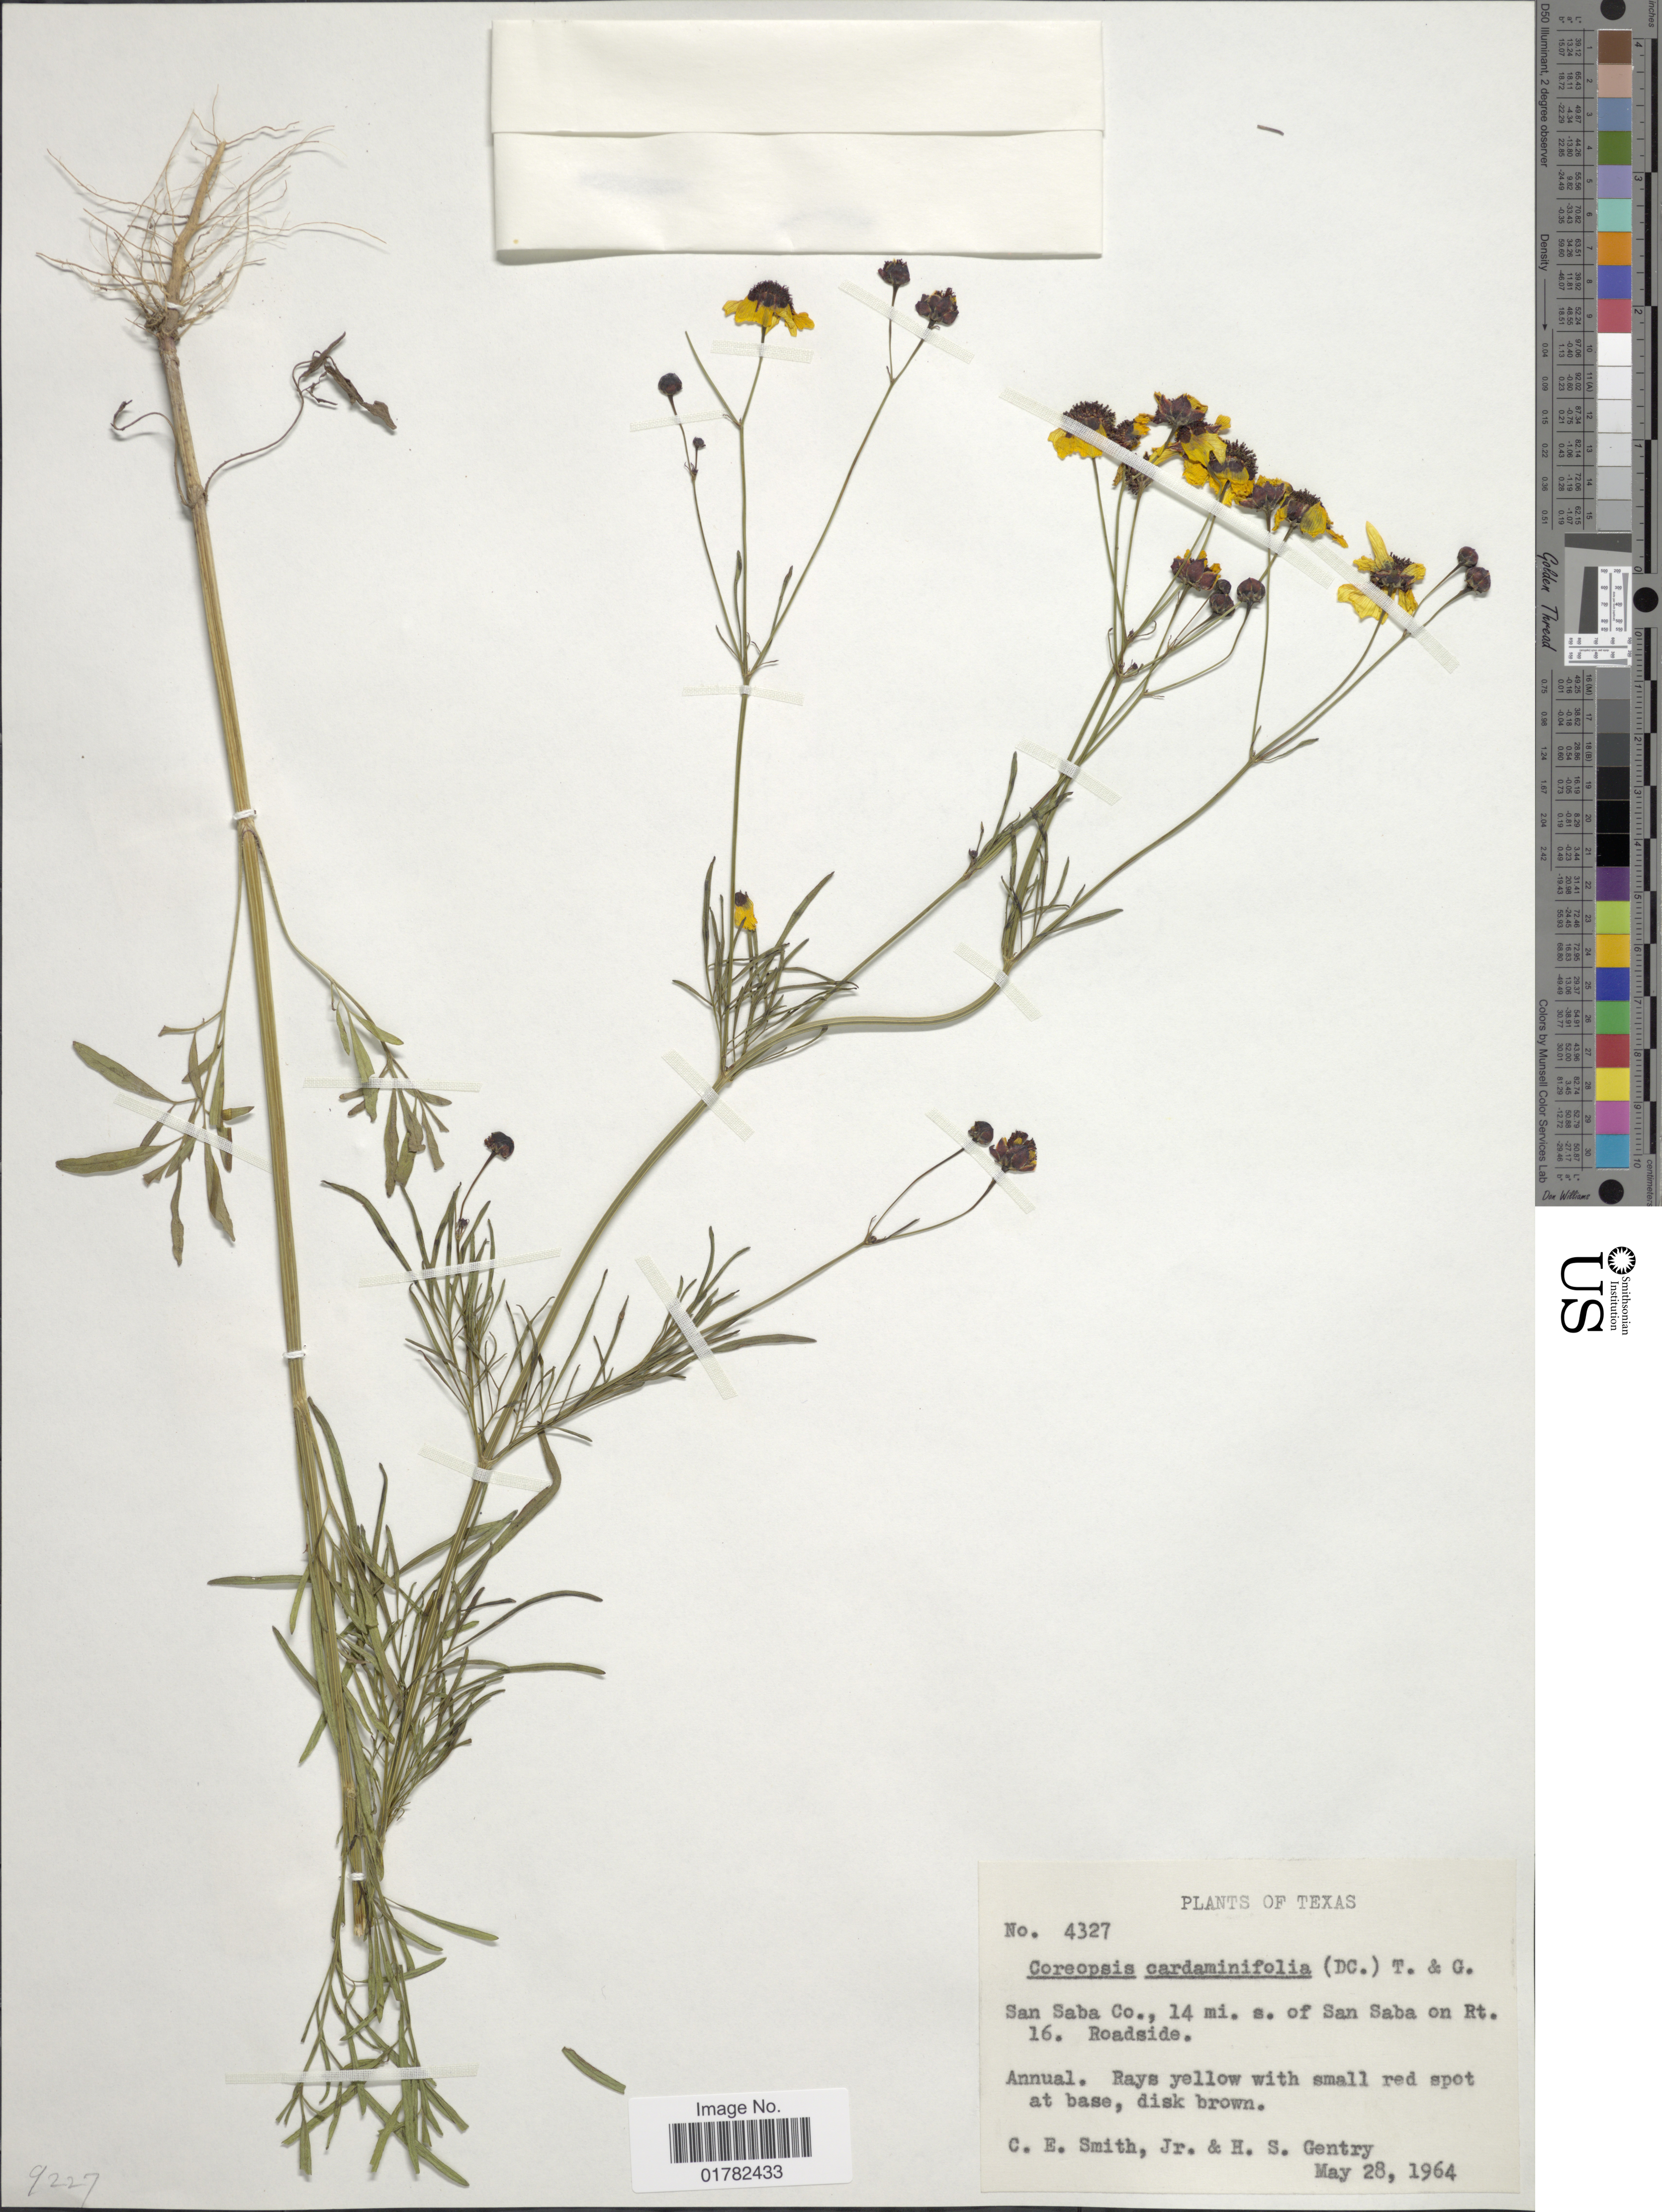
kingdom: Plantae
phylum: Tracheophyta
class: Magnoliopsida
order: Asterales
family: Asteraceae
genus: Coreopsis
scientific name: Coreopsis cardaminifolia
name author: (DC.) Torr. & A. Gray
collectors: C. E. Smith Jr. & H. S. Gentry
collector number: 4327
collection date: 1964-05-28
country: United States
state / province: Texas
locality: San Saba Co., 14 mi. s. of San Saba on Rt. 16, roadside